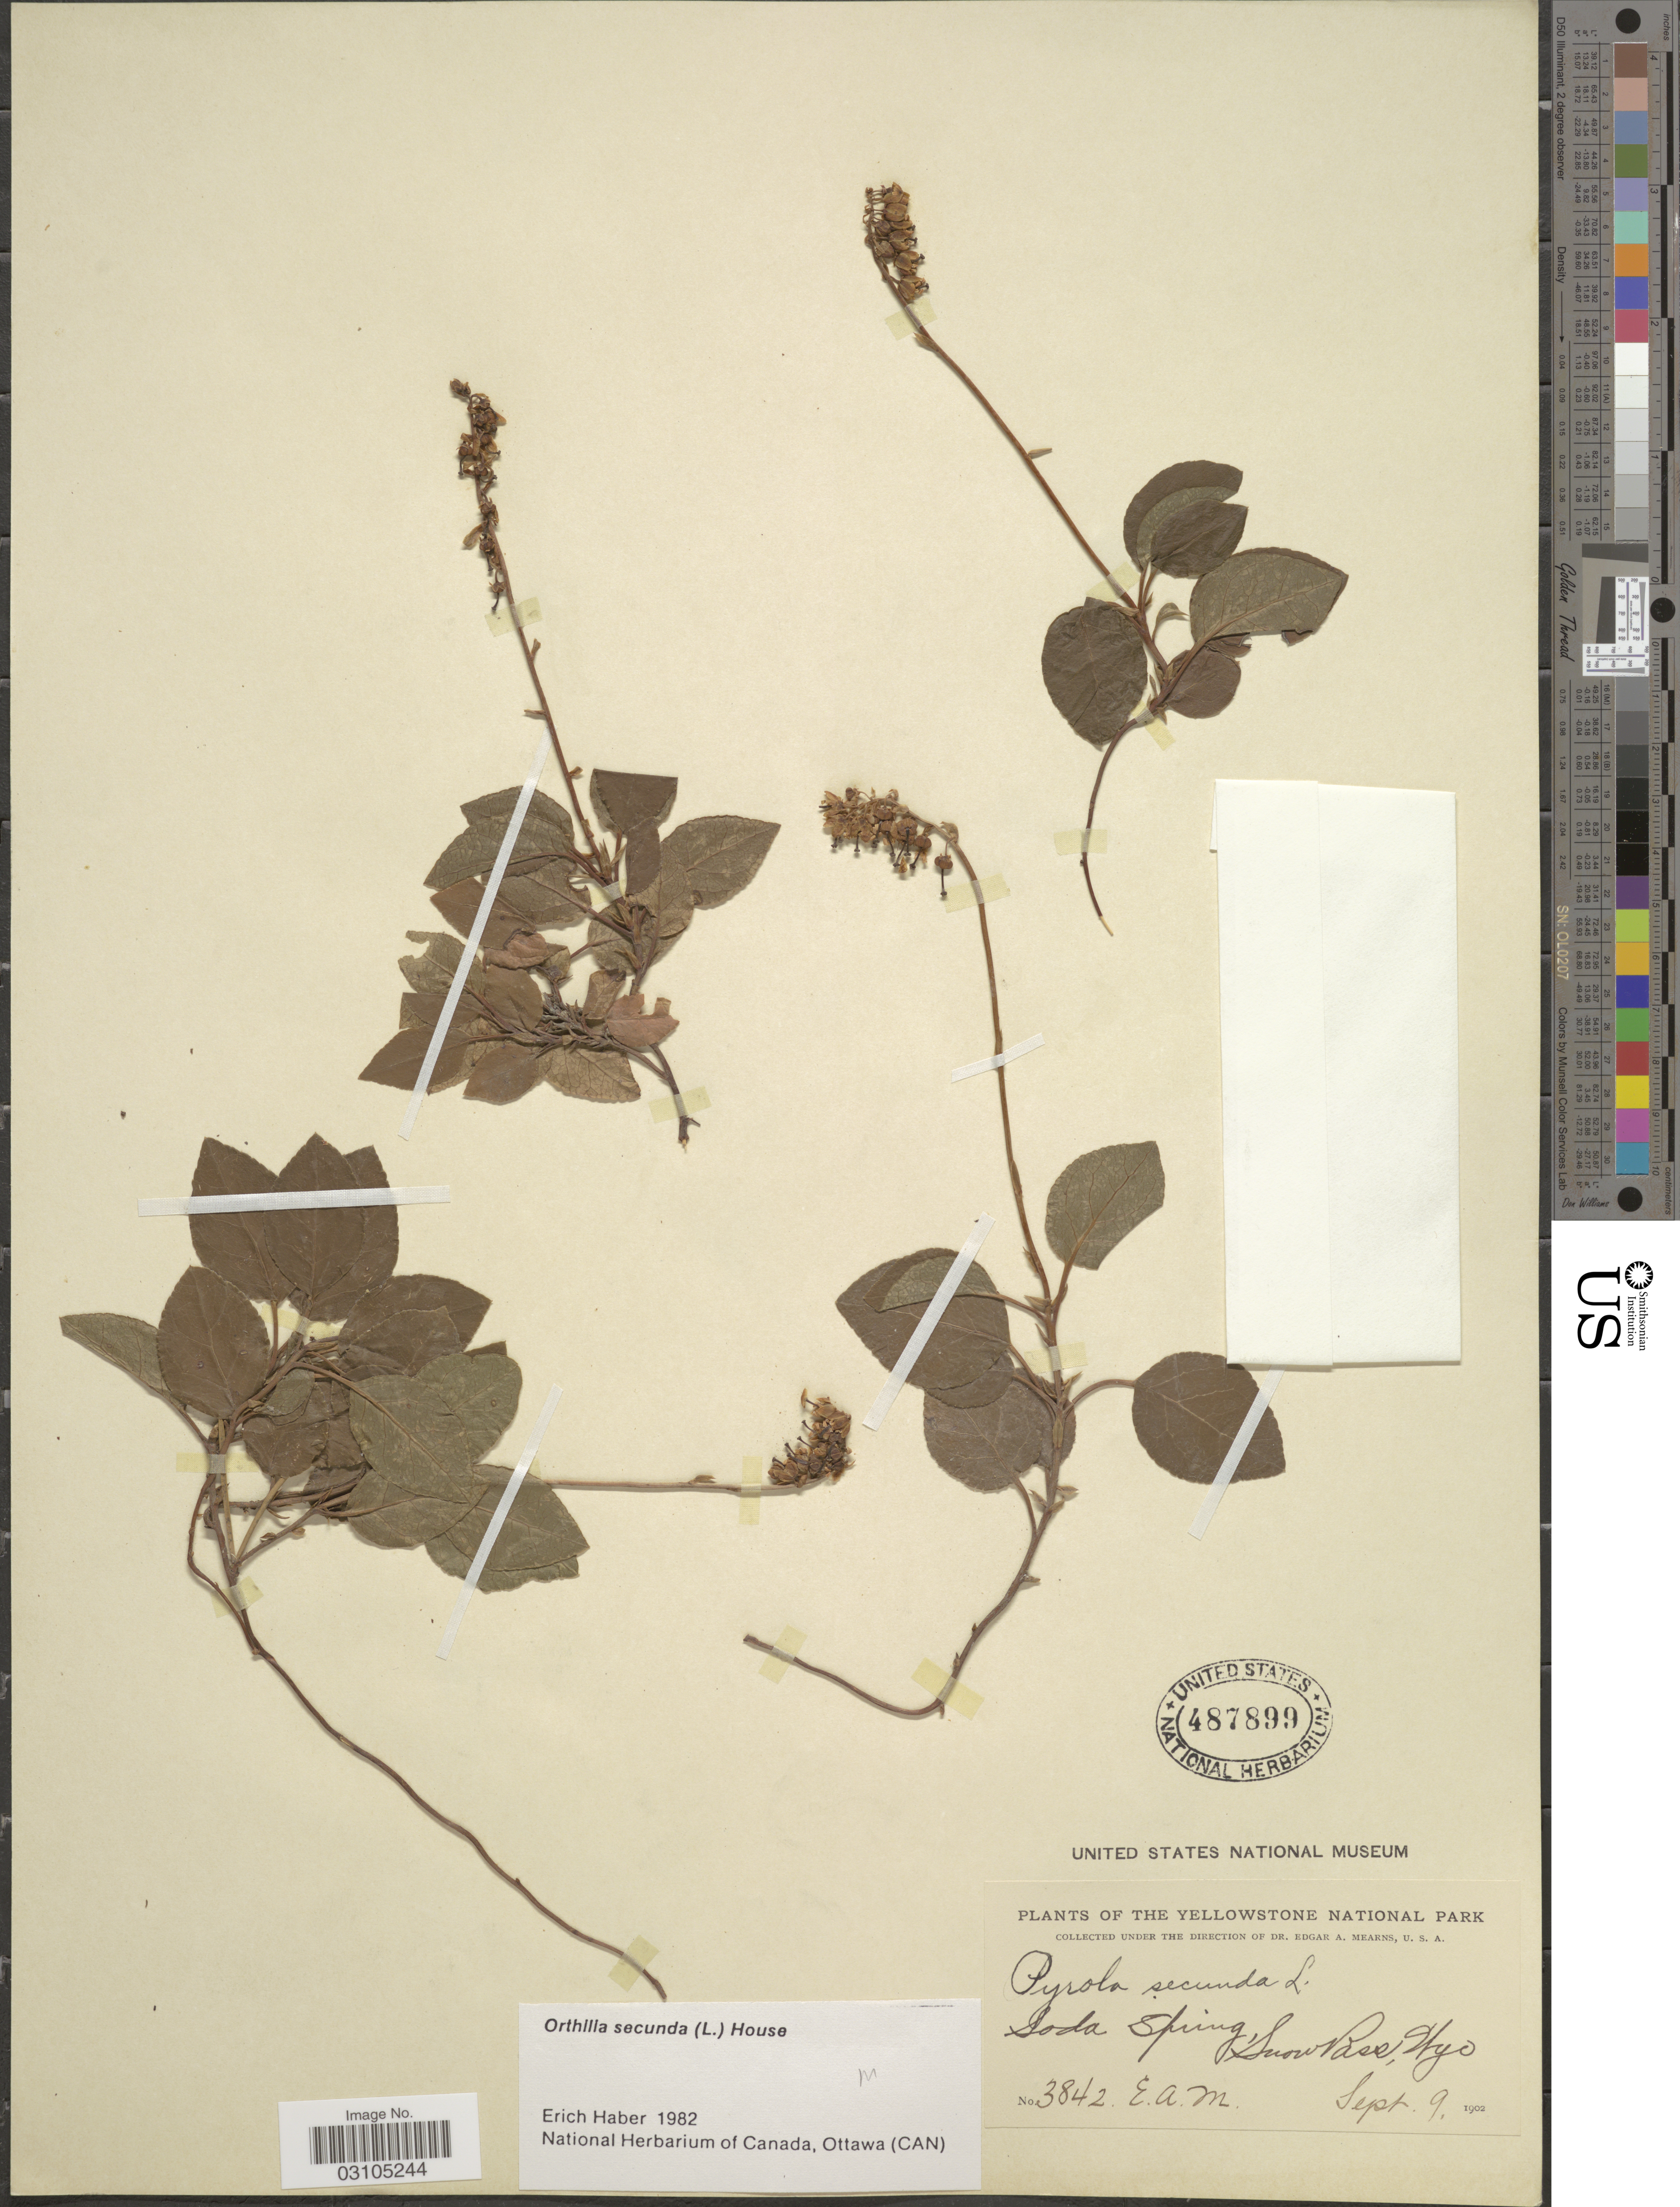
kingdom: Plantae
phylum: Tracheophyta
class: Magnoliopsida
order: Ericales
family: Ericaceae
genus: Orthilia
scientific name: Orthilia secunda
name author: (L.) House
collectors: E. A. Mearns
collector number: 3842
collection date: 1902-09-09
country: United States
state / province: Wyoming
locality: Yellowstone National Park. Soda Spring, Snow Pass, Wyo.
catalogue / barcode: US 487899